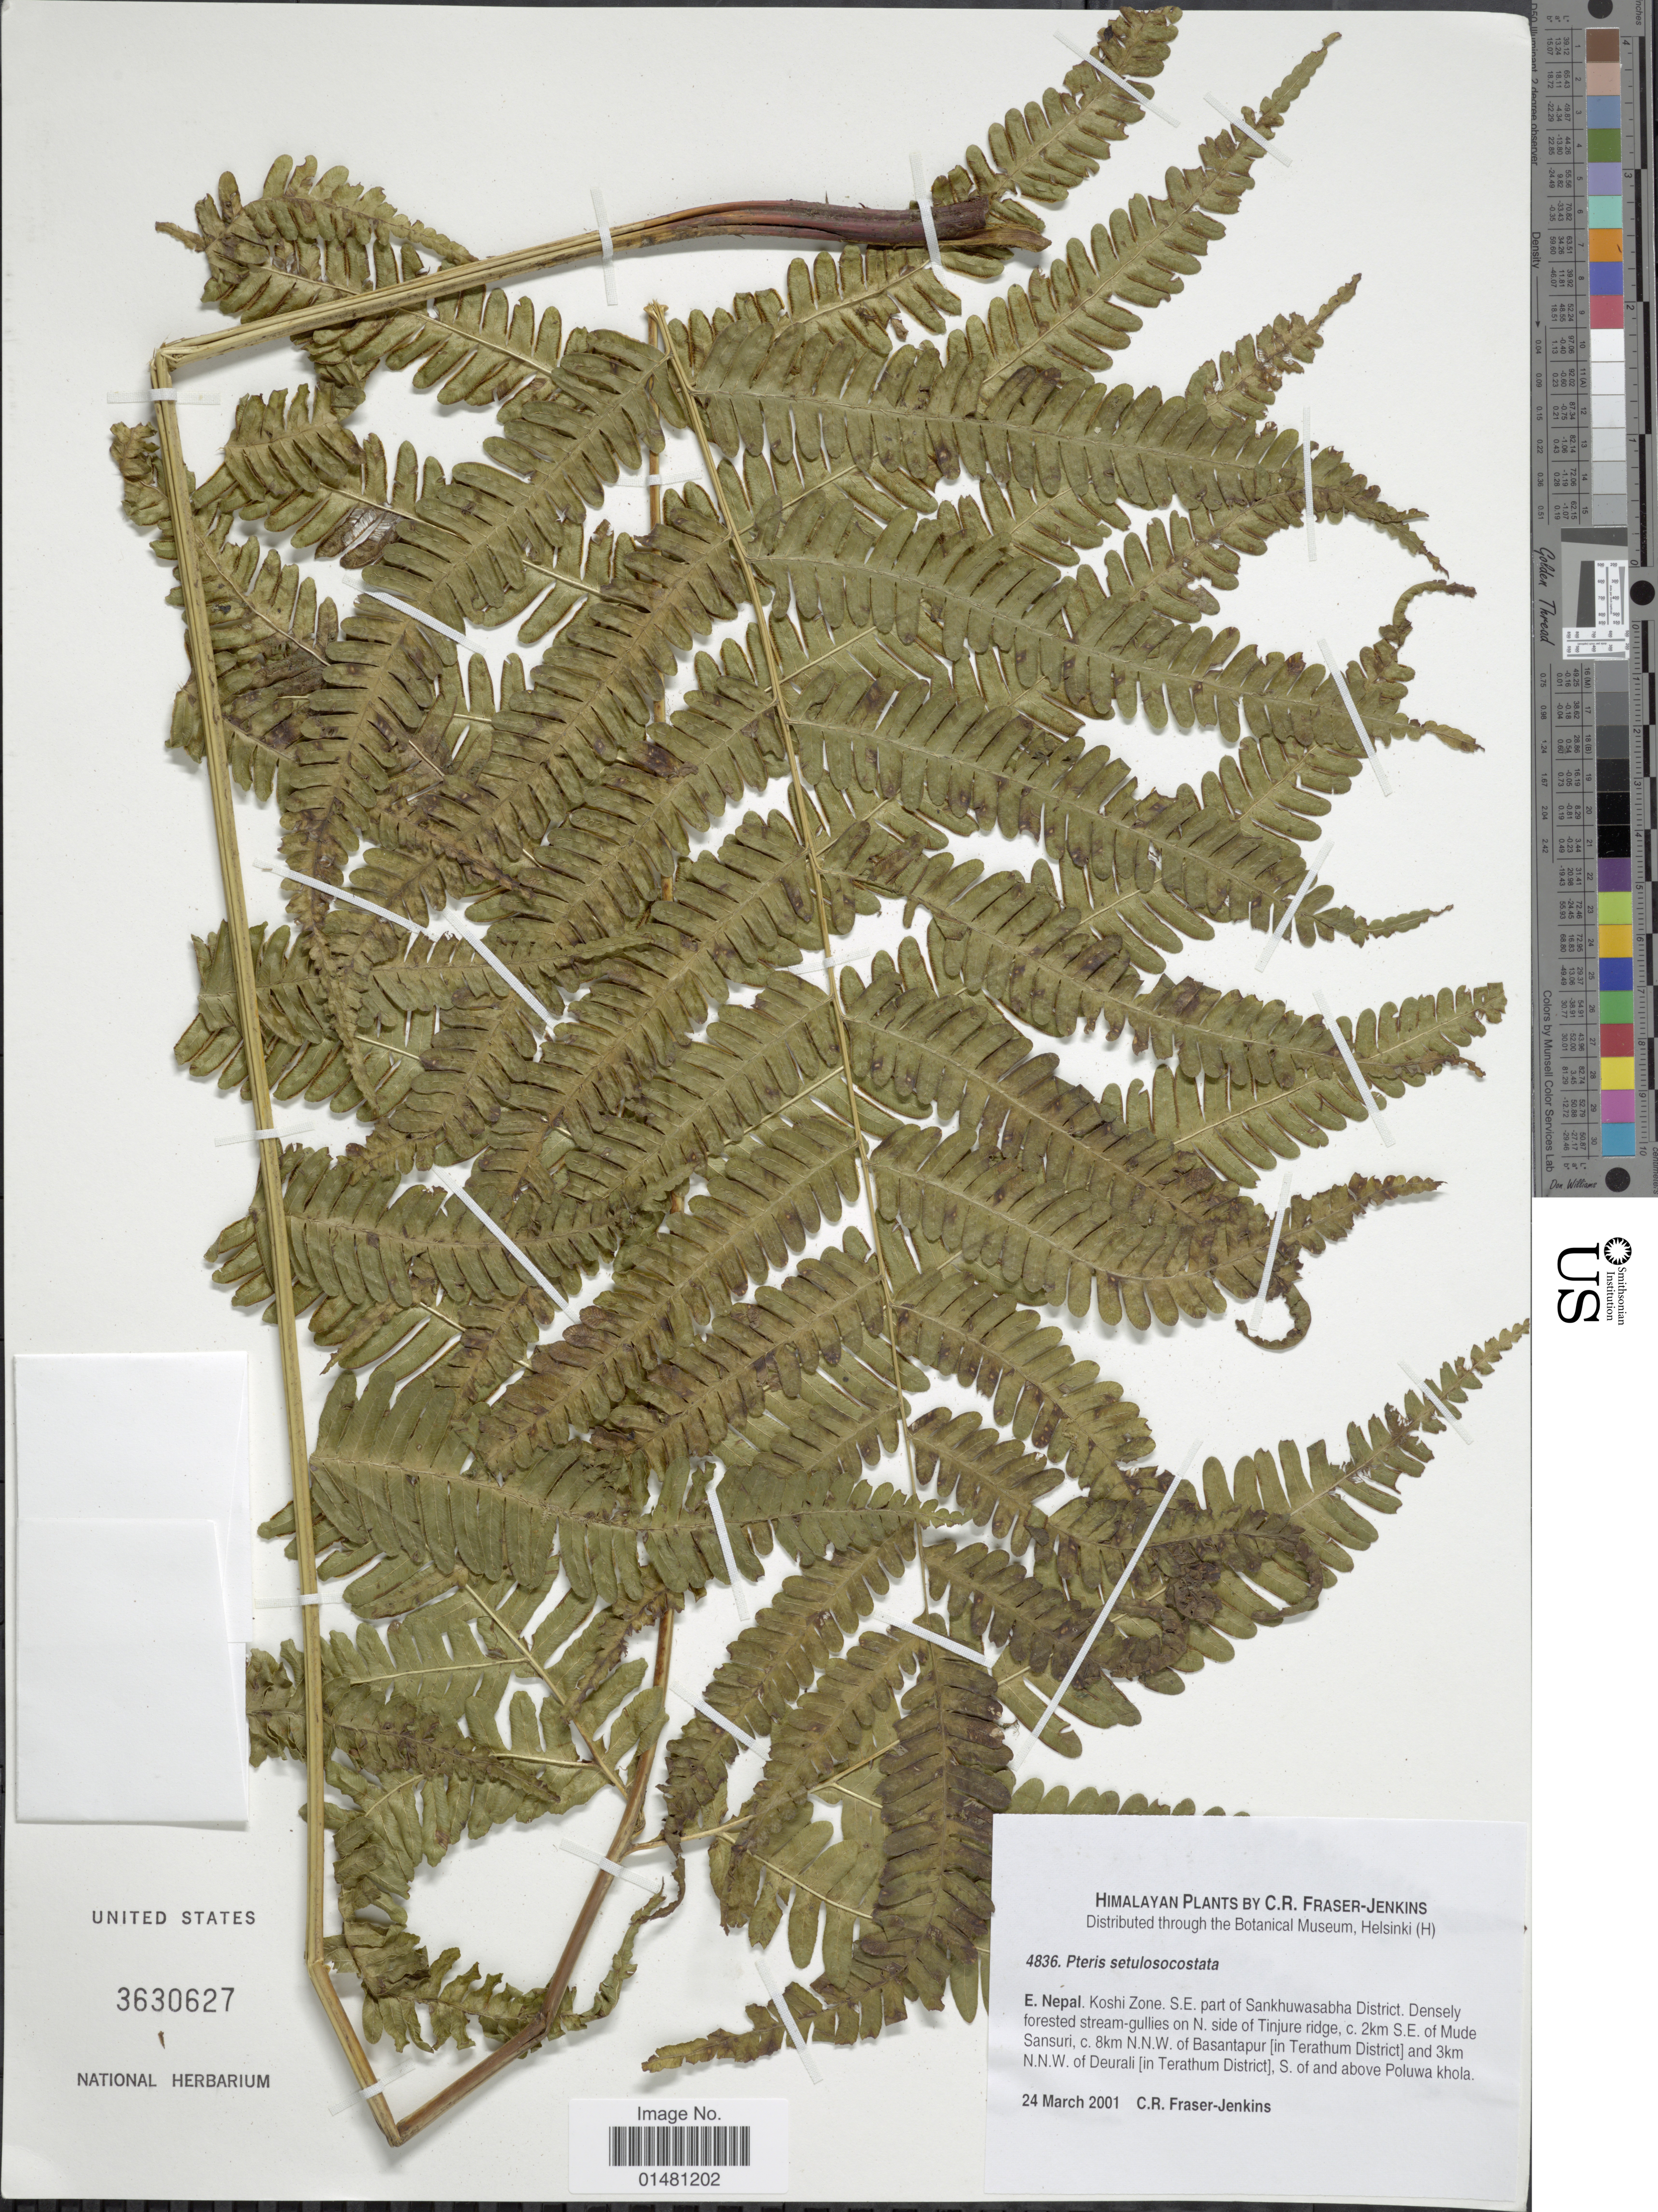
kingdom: Plantae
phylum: Tracheophyta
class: Polypodiopsida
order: Polypodiales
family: Pteridaceae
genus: Pteris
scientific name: Pteris setulosocostulata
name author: Hayata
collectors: C. R. Fraser-Jenkins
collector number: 4836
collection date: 2001-03-24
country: Nepal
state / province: Kosi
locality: Himalayan, E. Nepal. Koshi Zone. S.E. part of Sankhuwasabha District. Densely forested stream-gullies on N. side of Tinjure ridge, c. 2km S.E. of Mudde Sansuri, c. 8km N.N.W. of Basantapur [in Terathum District] and 3km N.N.W. of Derauli, S. of and above Poluwa khola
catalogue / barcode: US 3630627